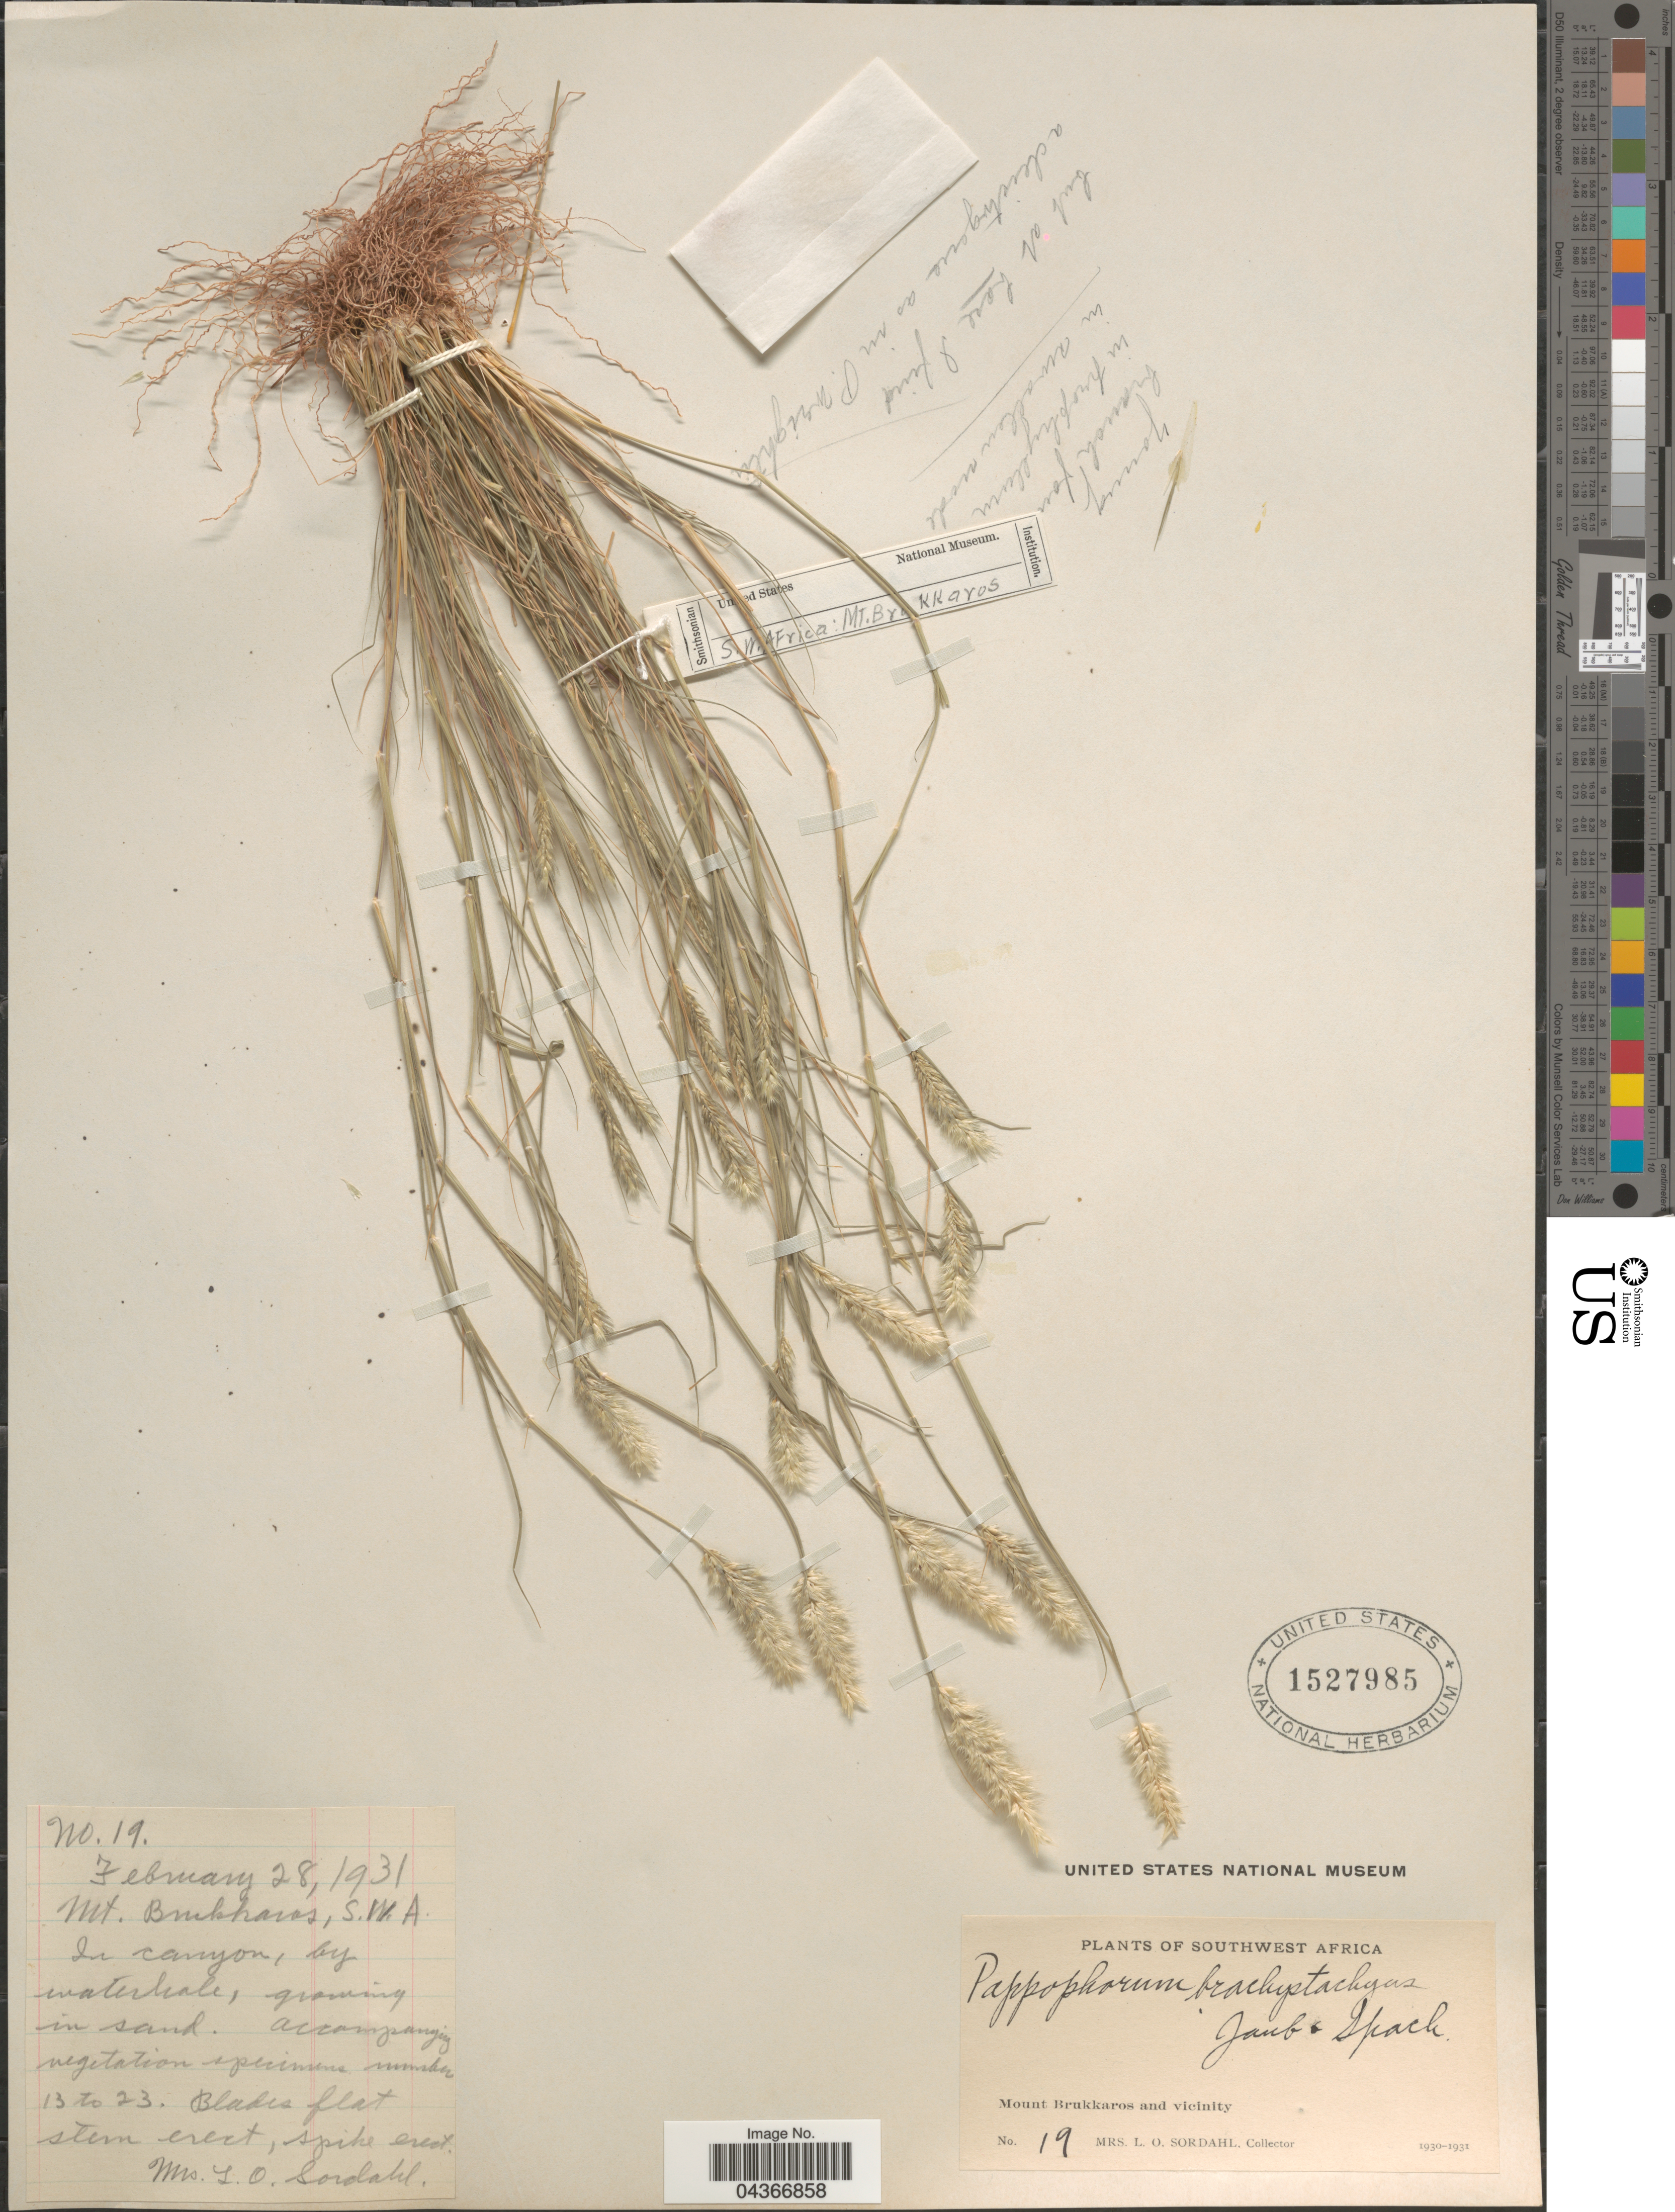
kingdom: Plantae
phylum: Tracheophyta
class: Liliopsida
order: Poales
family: Poaceae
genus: Enneapogon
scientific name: Enneapogon desvauxii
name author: P. Beauv.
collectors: L. Sordahl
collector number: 19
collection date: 1931-02-28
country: Namibia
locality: Southwest Africa. Mount Brukkaros and vicinity.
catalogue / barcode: US 1527985